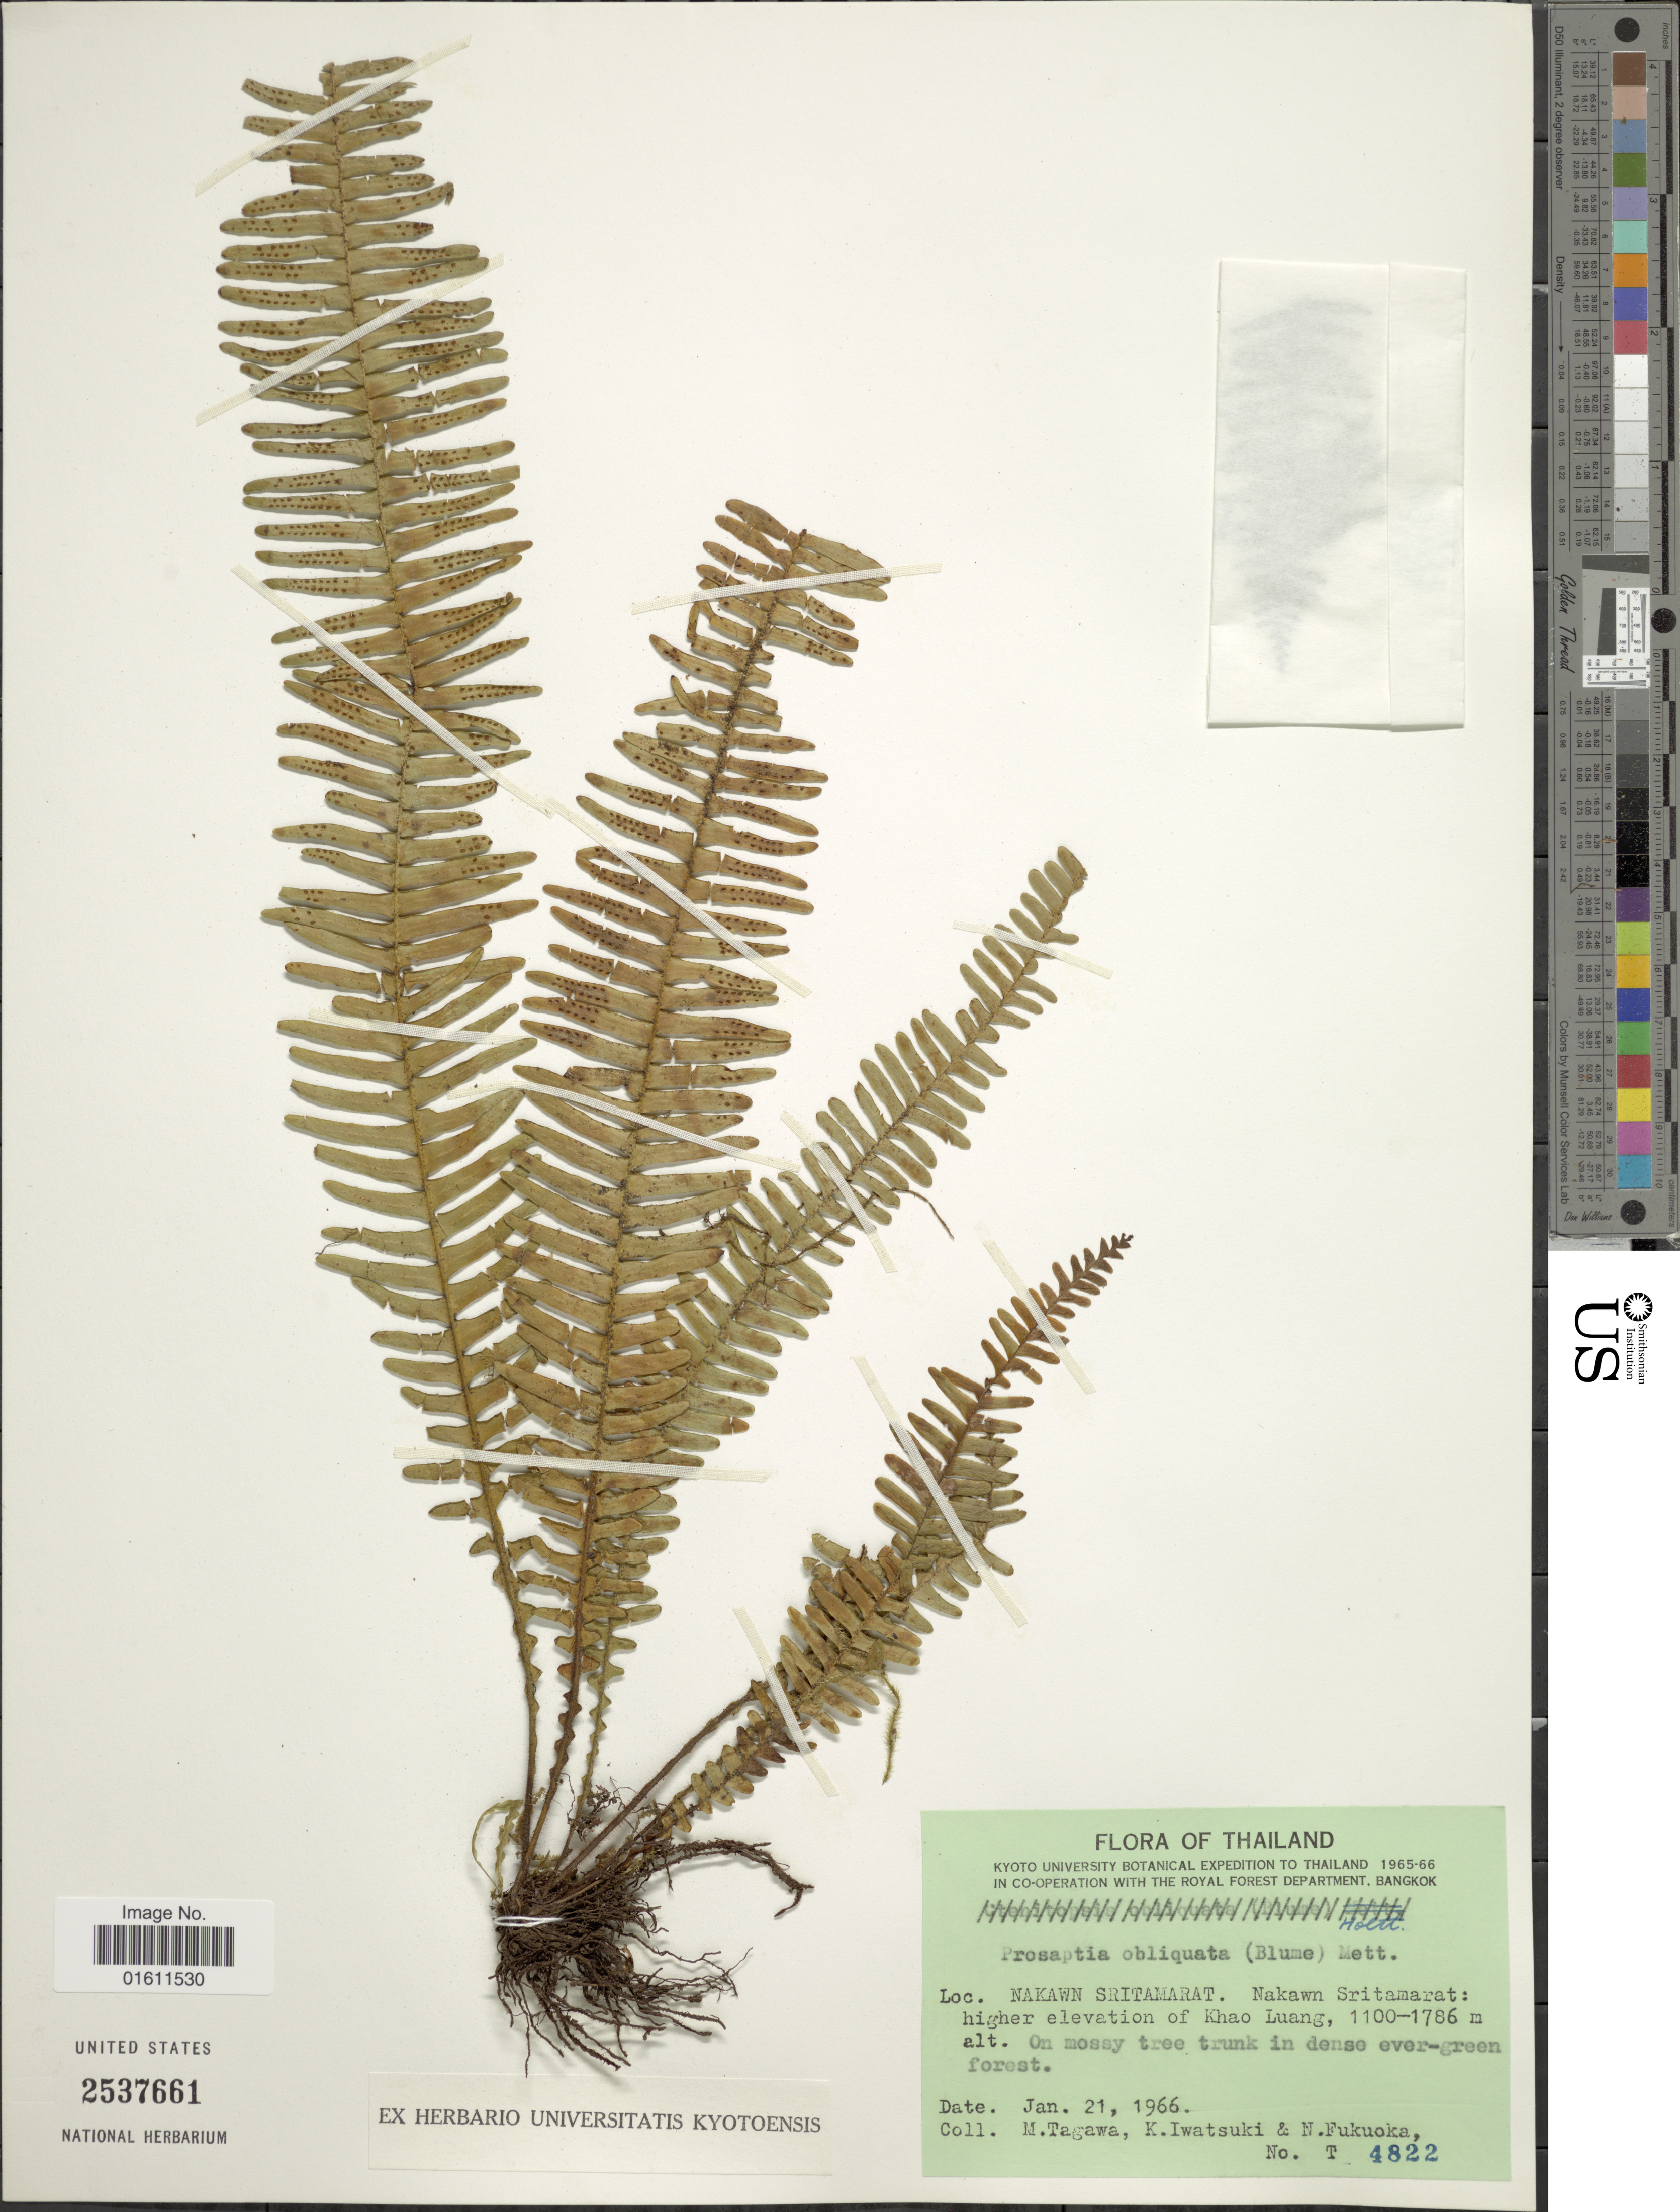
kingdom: Plantae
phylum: Tracheophyta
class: Polypodiopsida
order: Polypodiales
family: Polypodiaceae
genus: Prosaptia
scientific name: Prosaptia obliquata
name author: (Blume) Mett.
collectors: M. Tagawa, K. Iwatsuki & N. Fukuoka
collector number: T4822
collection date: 1966-01-21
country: Thailand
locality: Nakawn Sritamarat: higher elevation of Khao Luang.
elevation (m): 1100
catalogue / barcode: US 2537661